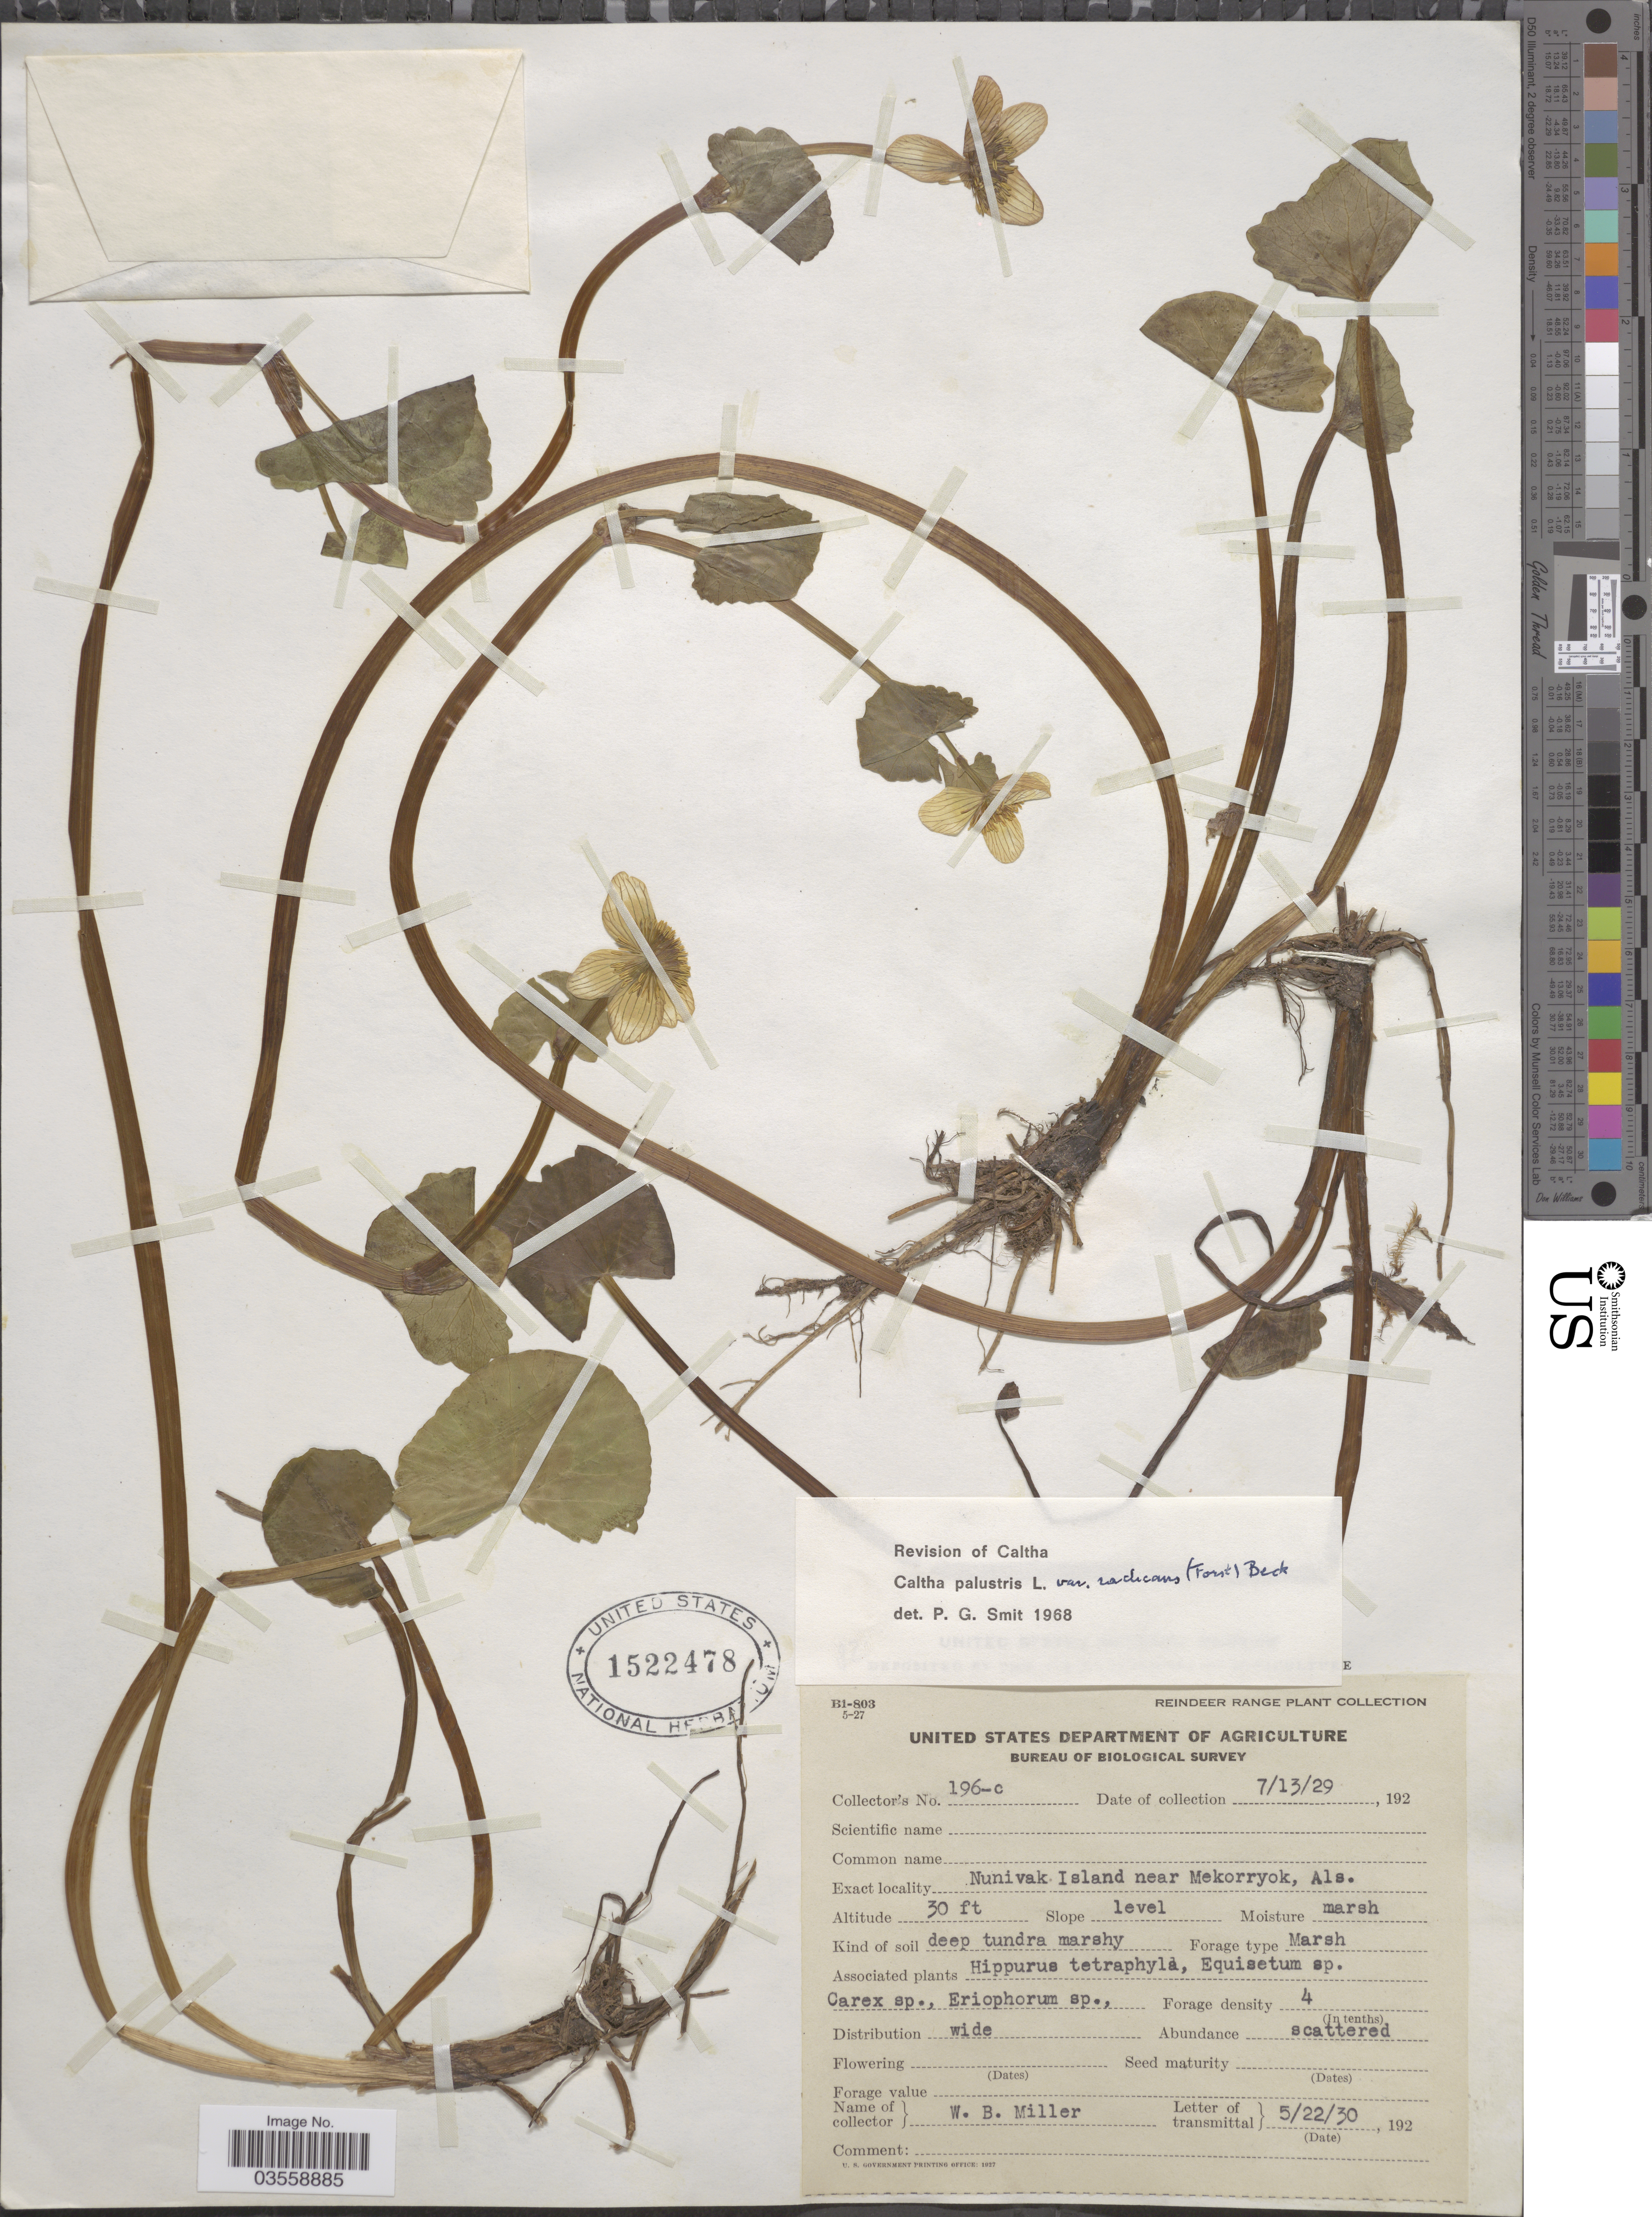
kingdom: Plantae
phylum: Tracheophyta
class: Magnoliopsida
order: Ranunculales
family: Ranunculaceae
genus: Caltha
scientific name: Caltha palustris var. radicans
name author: (T.F. Forst) Beck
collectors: W. Miller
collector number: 196-c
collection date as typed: Transcribed d/m/y: 13/7/29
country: United States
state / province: Alaska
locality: Nunivak Island near Mekorryok, Als.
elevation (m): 9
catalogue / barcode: US 1522478